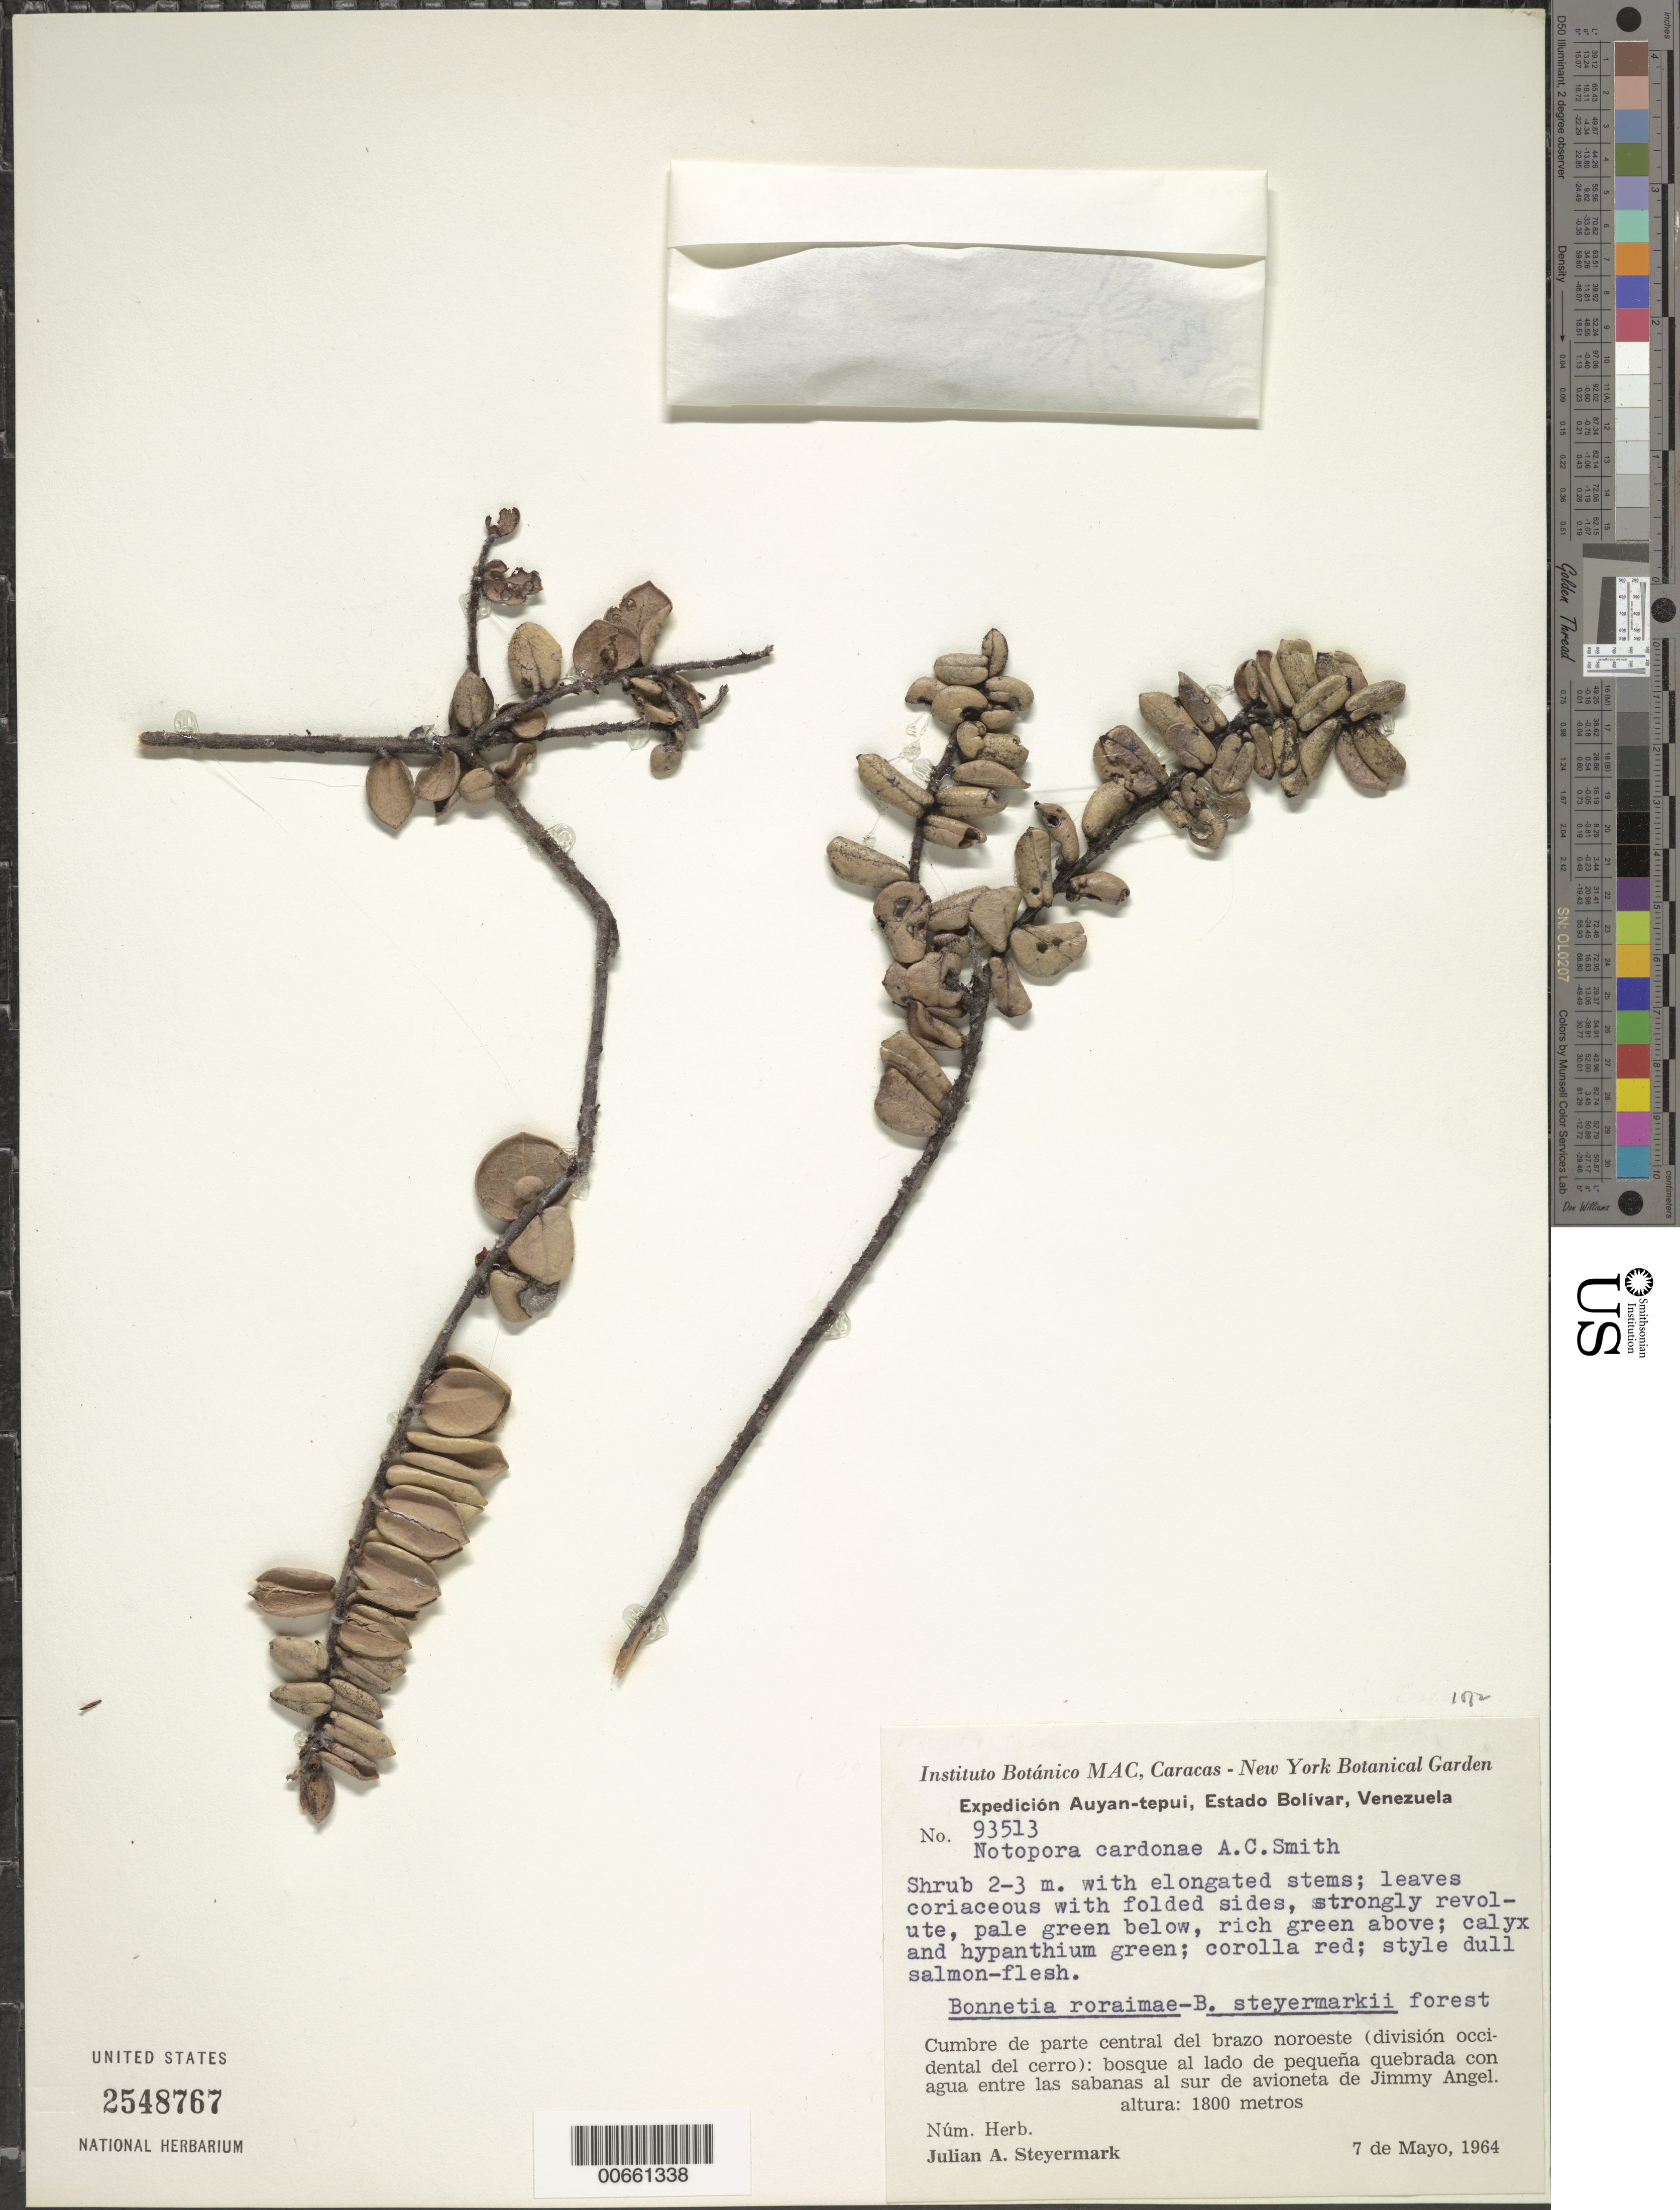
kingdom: Plantae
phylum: Tracheophyta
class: Magnoliopsida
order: Ericales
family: Ericaceae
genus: Notopora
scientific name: Notopora cardonae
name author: A.C. Sm.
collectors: J. Steyermark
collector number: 93513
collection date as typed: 7-May-64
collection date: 1964-05-07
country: Venezuela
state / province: Bolívar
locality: Auyan-tepuí, cumbre de la parte central del brazo noroeste (div. occidental del cerro), al sur de avioneta de Jimmy Angel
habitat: Bosque al lado de pequena quebrada con agua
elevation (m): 1800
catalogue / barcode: US 2548767